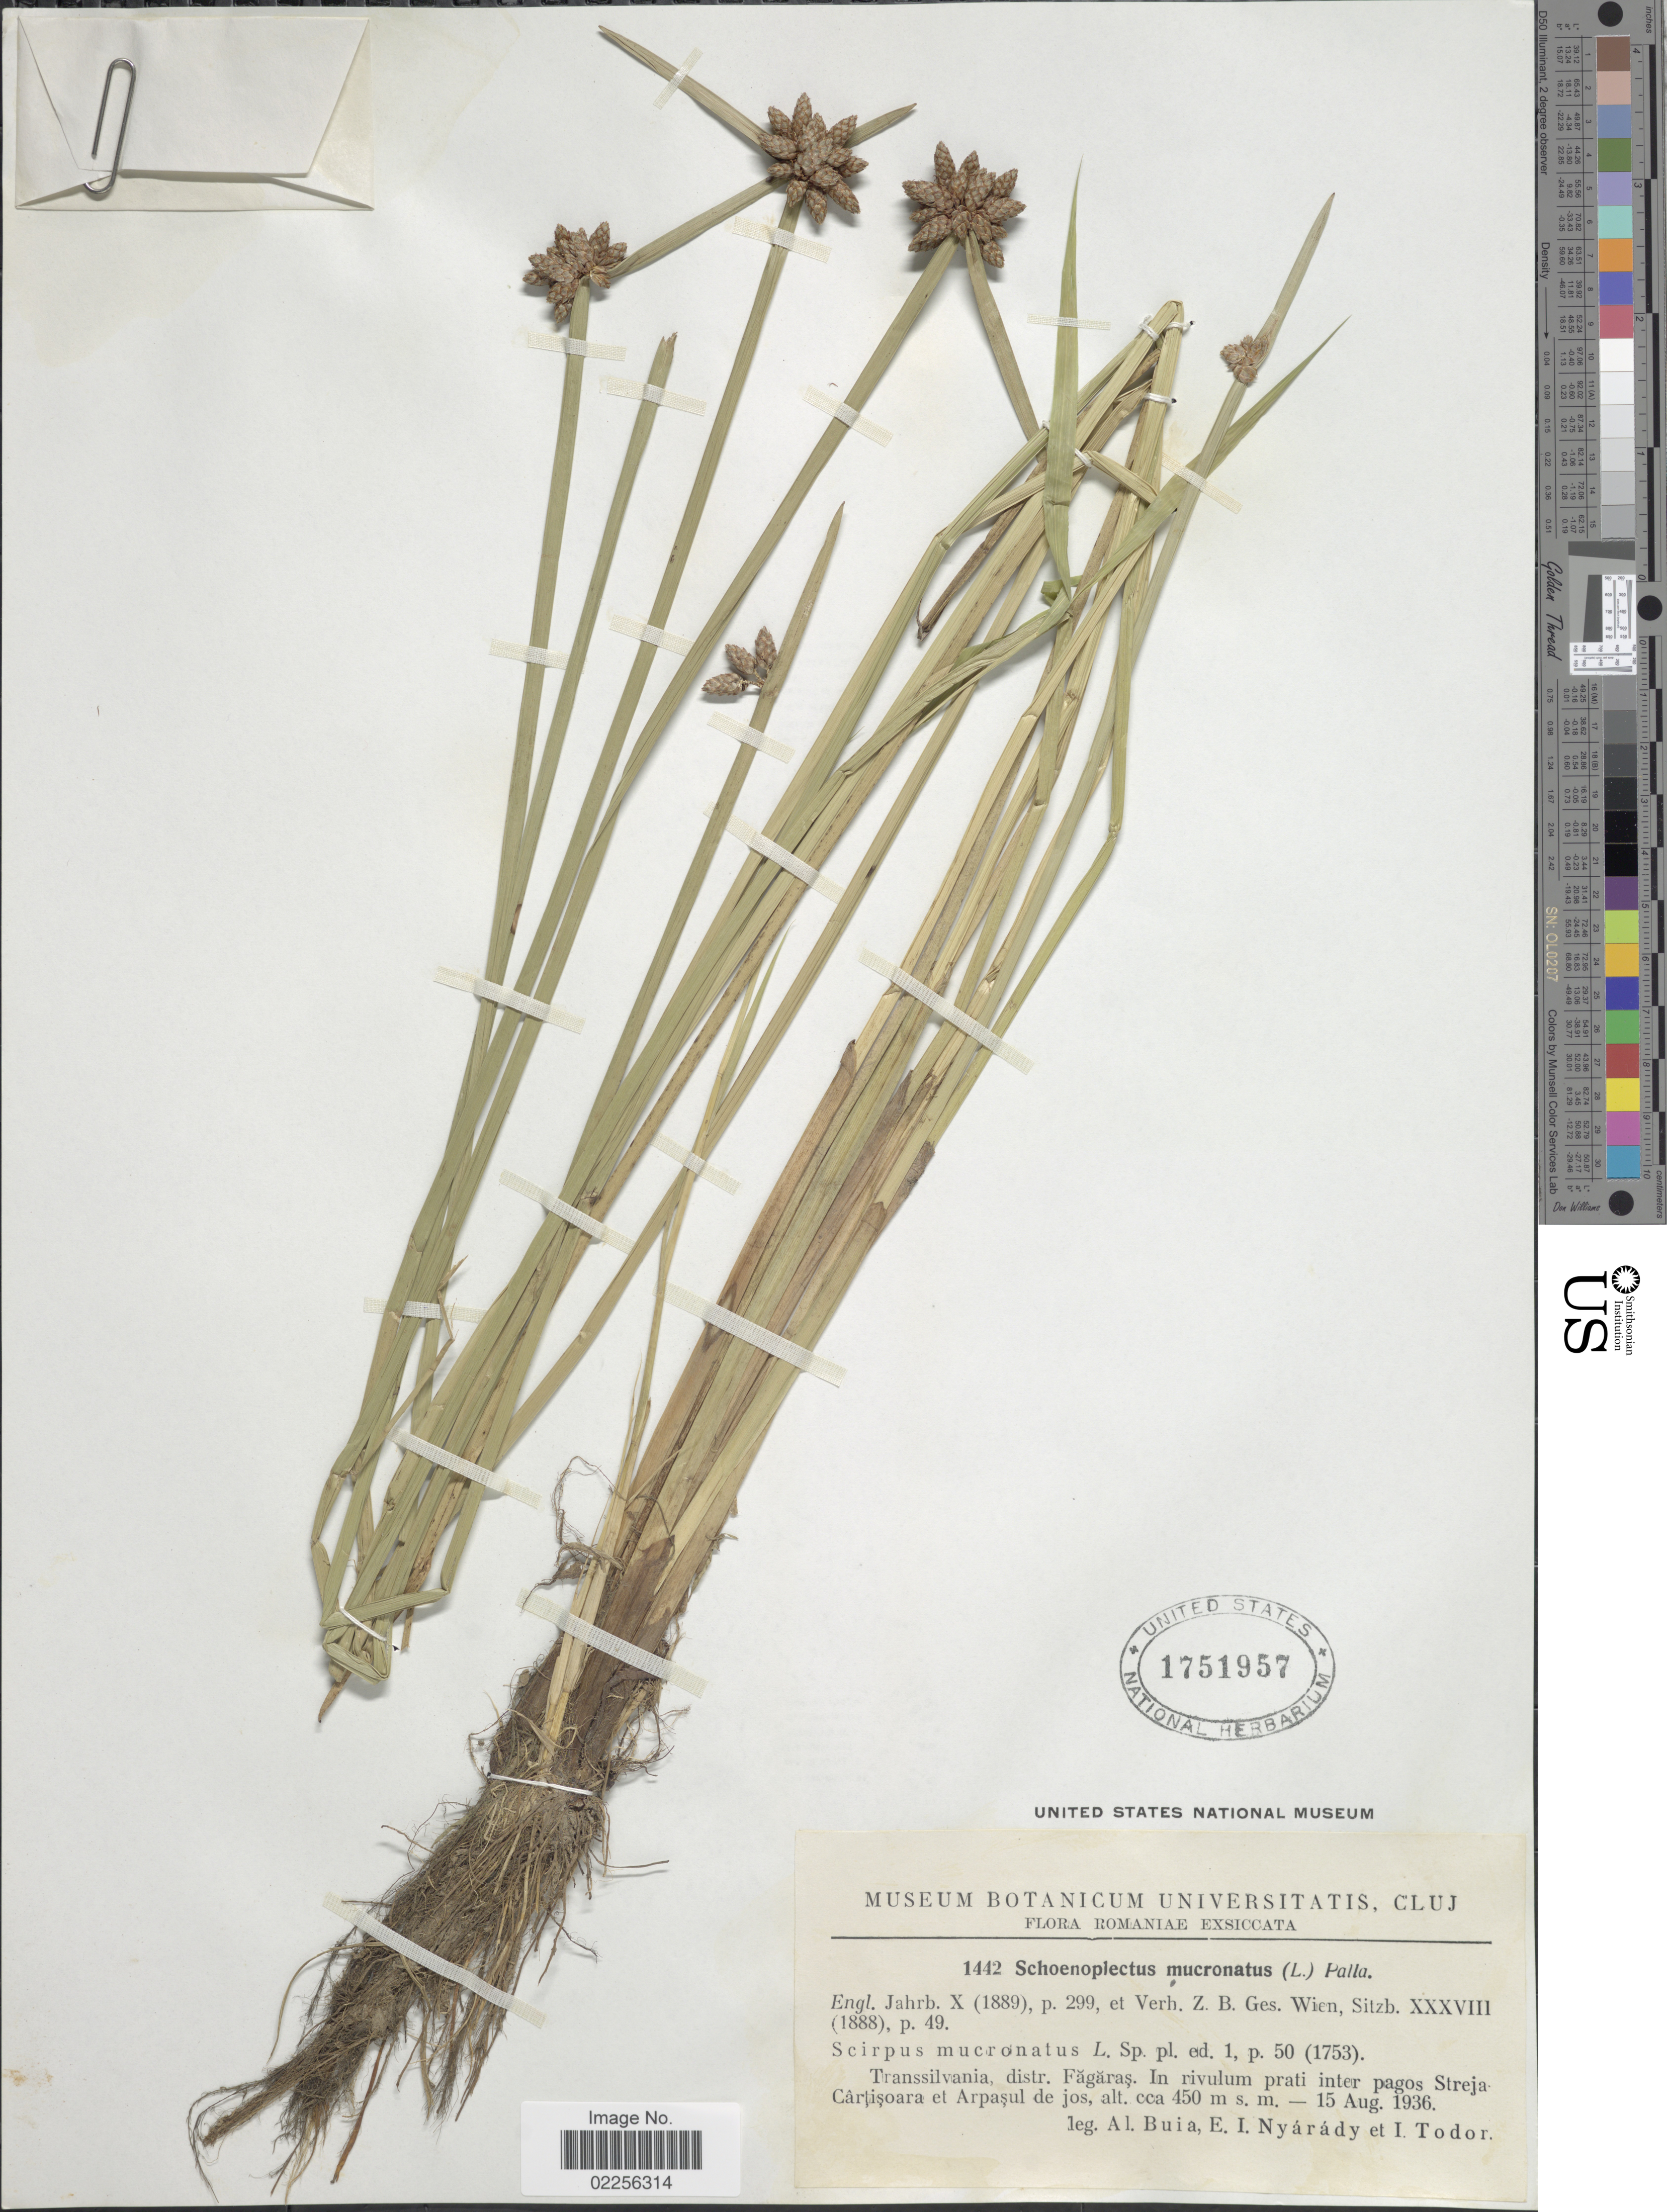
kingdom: Plantae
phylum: Tracheophyta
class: Liliopsida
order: Poales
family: Cyperaceae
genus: Schoenoplectus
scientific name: Schoenoplectus mucronatus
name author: (L.) Palla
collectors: A. Buia, E. Nyárády & I. Todor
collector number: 1442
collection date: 1936-08-15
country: Romania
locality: Transsilvania, distr. Fagaras. In rivulum prati inter pagos Streja Cârtisoara et Arpasul de jos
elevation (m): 450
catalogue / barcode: US 1751957